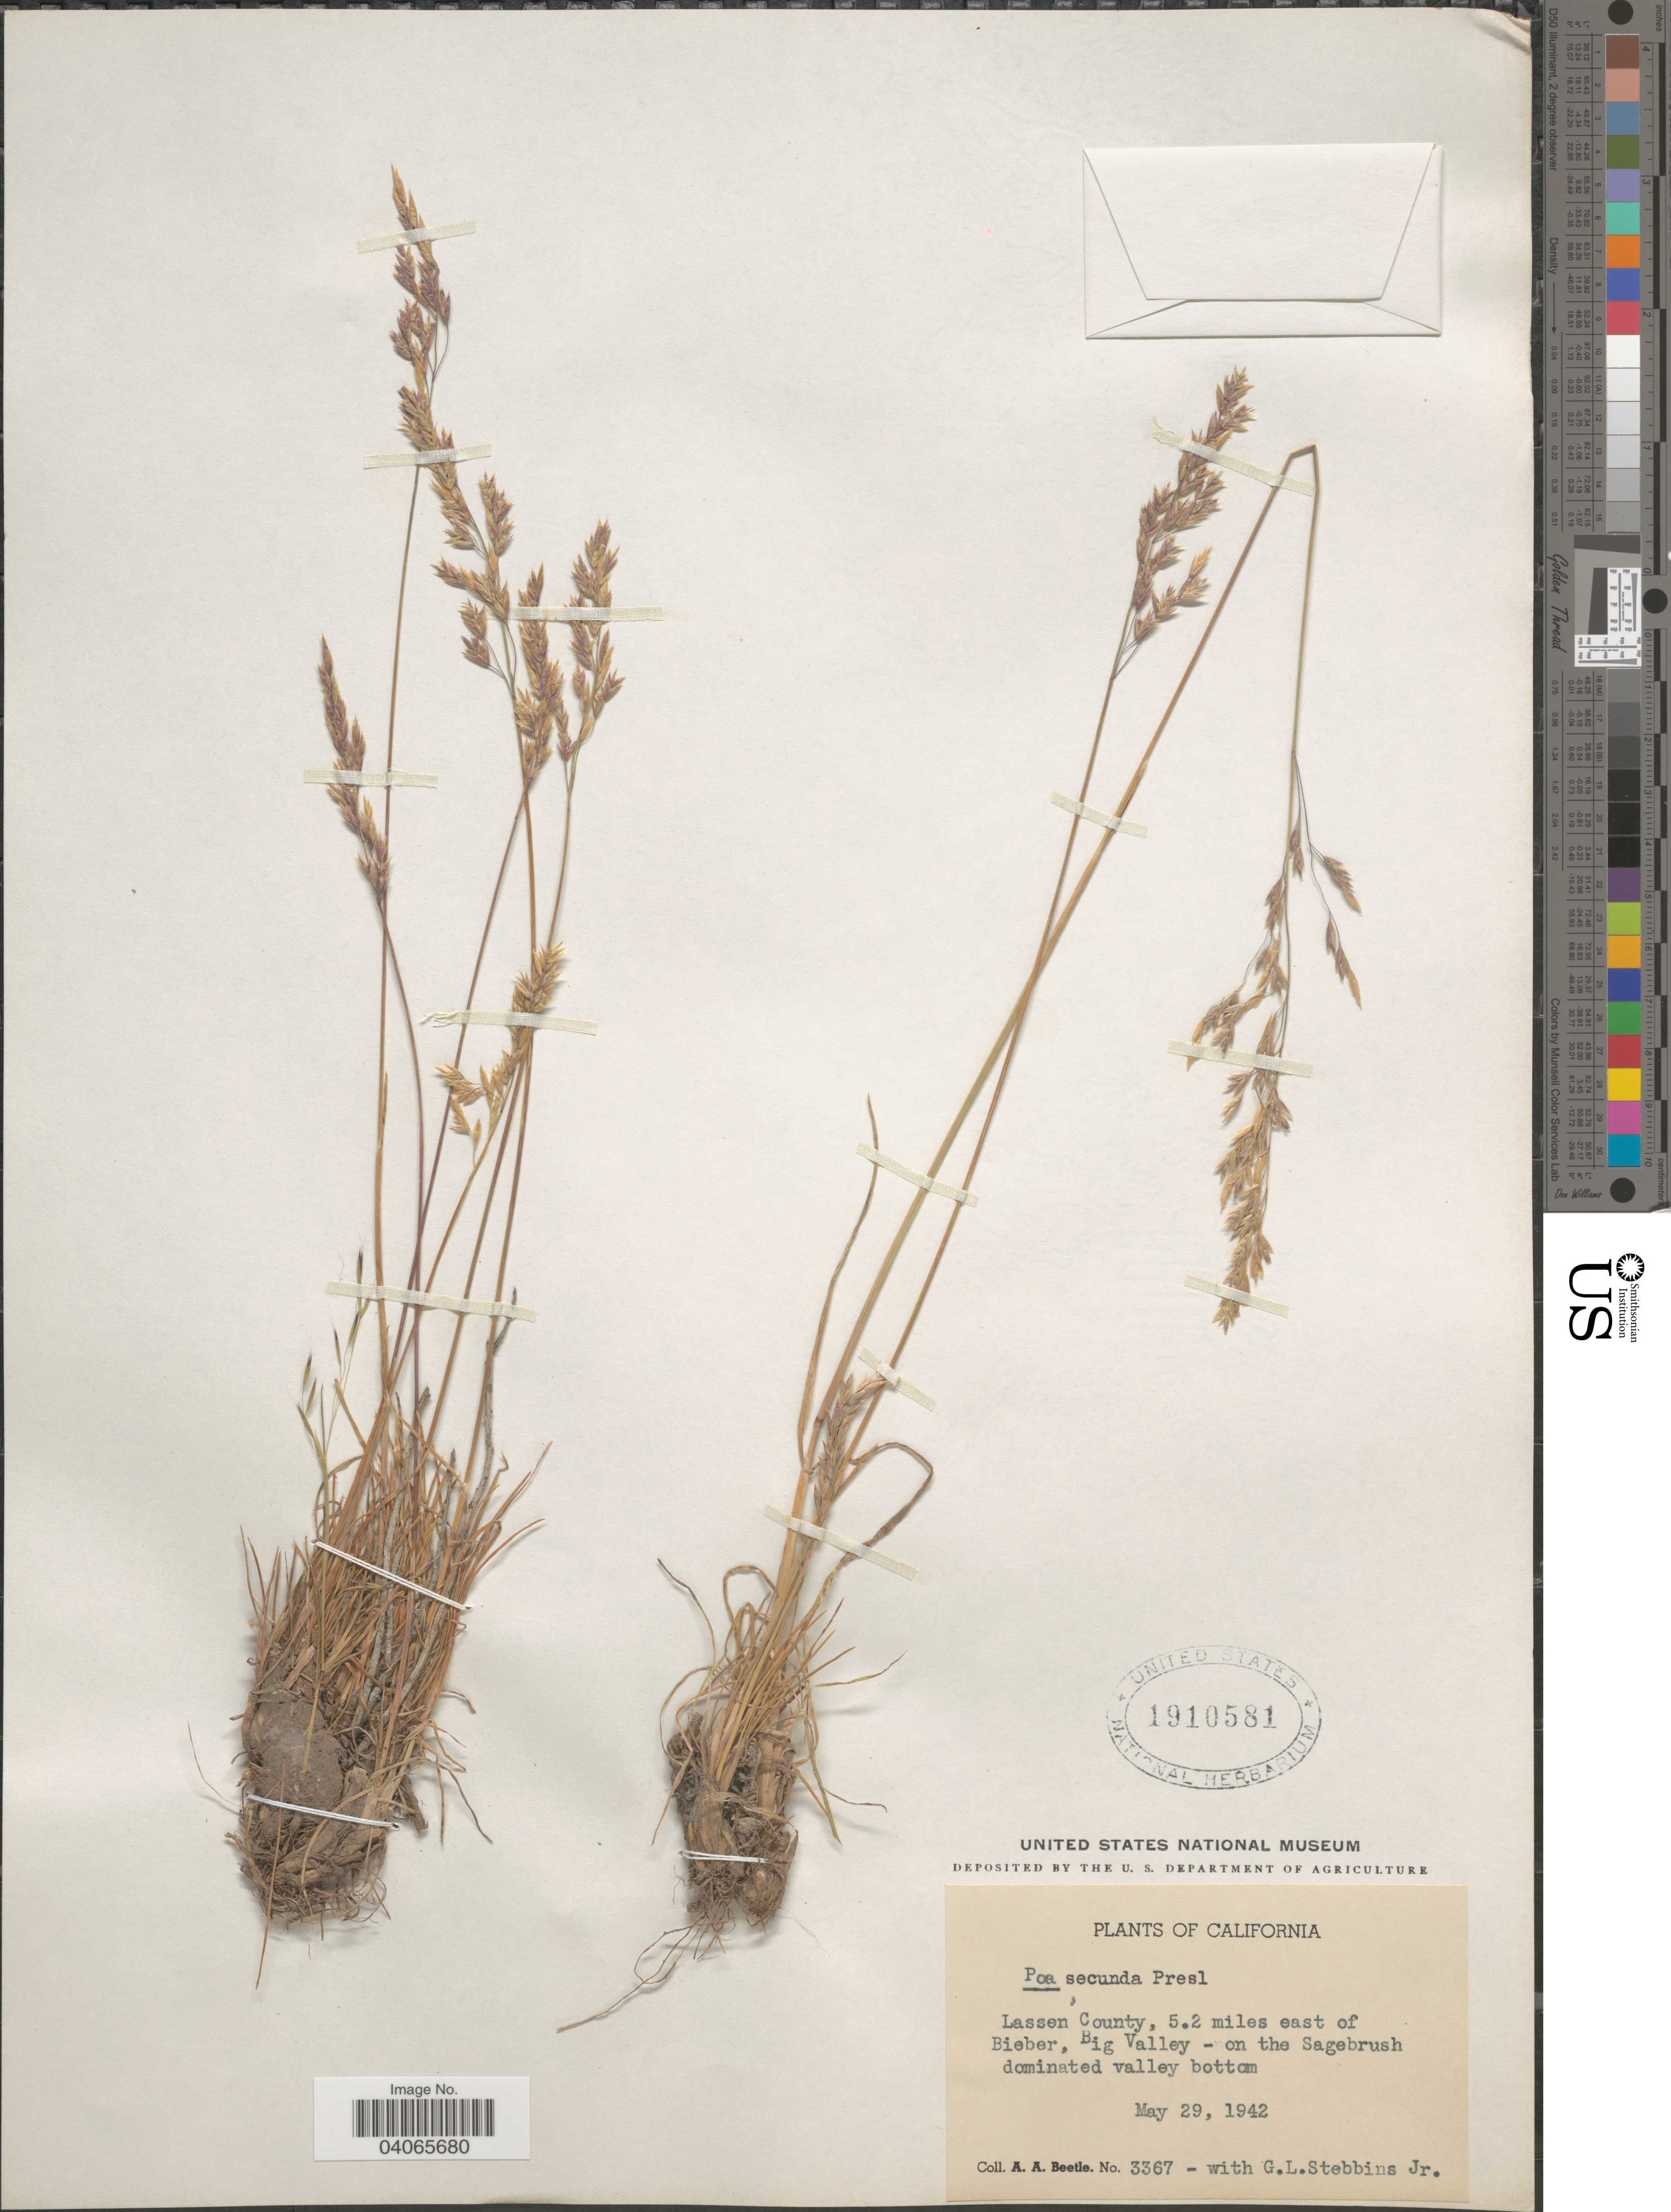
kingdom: Plantae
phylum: Tracheophyta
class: Liliopsida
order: Poales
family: Poaceae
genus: Poa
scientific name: Poa secunda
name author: J. Presl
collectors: A. A. Beetle & G. L. Stebbins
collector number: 3367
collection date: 1942-05-29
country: United States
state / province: California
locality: Lassen, 5.2 miles east of Bieber, Big Valley-on the Sagebrush dominated valley bottom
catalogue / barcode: US 1910581